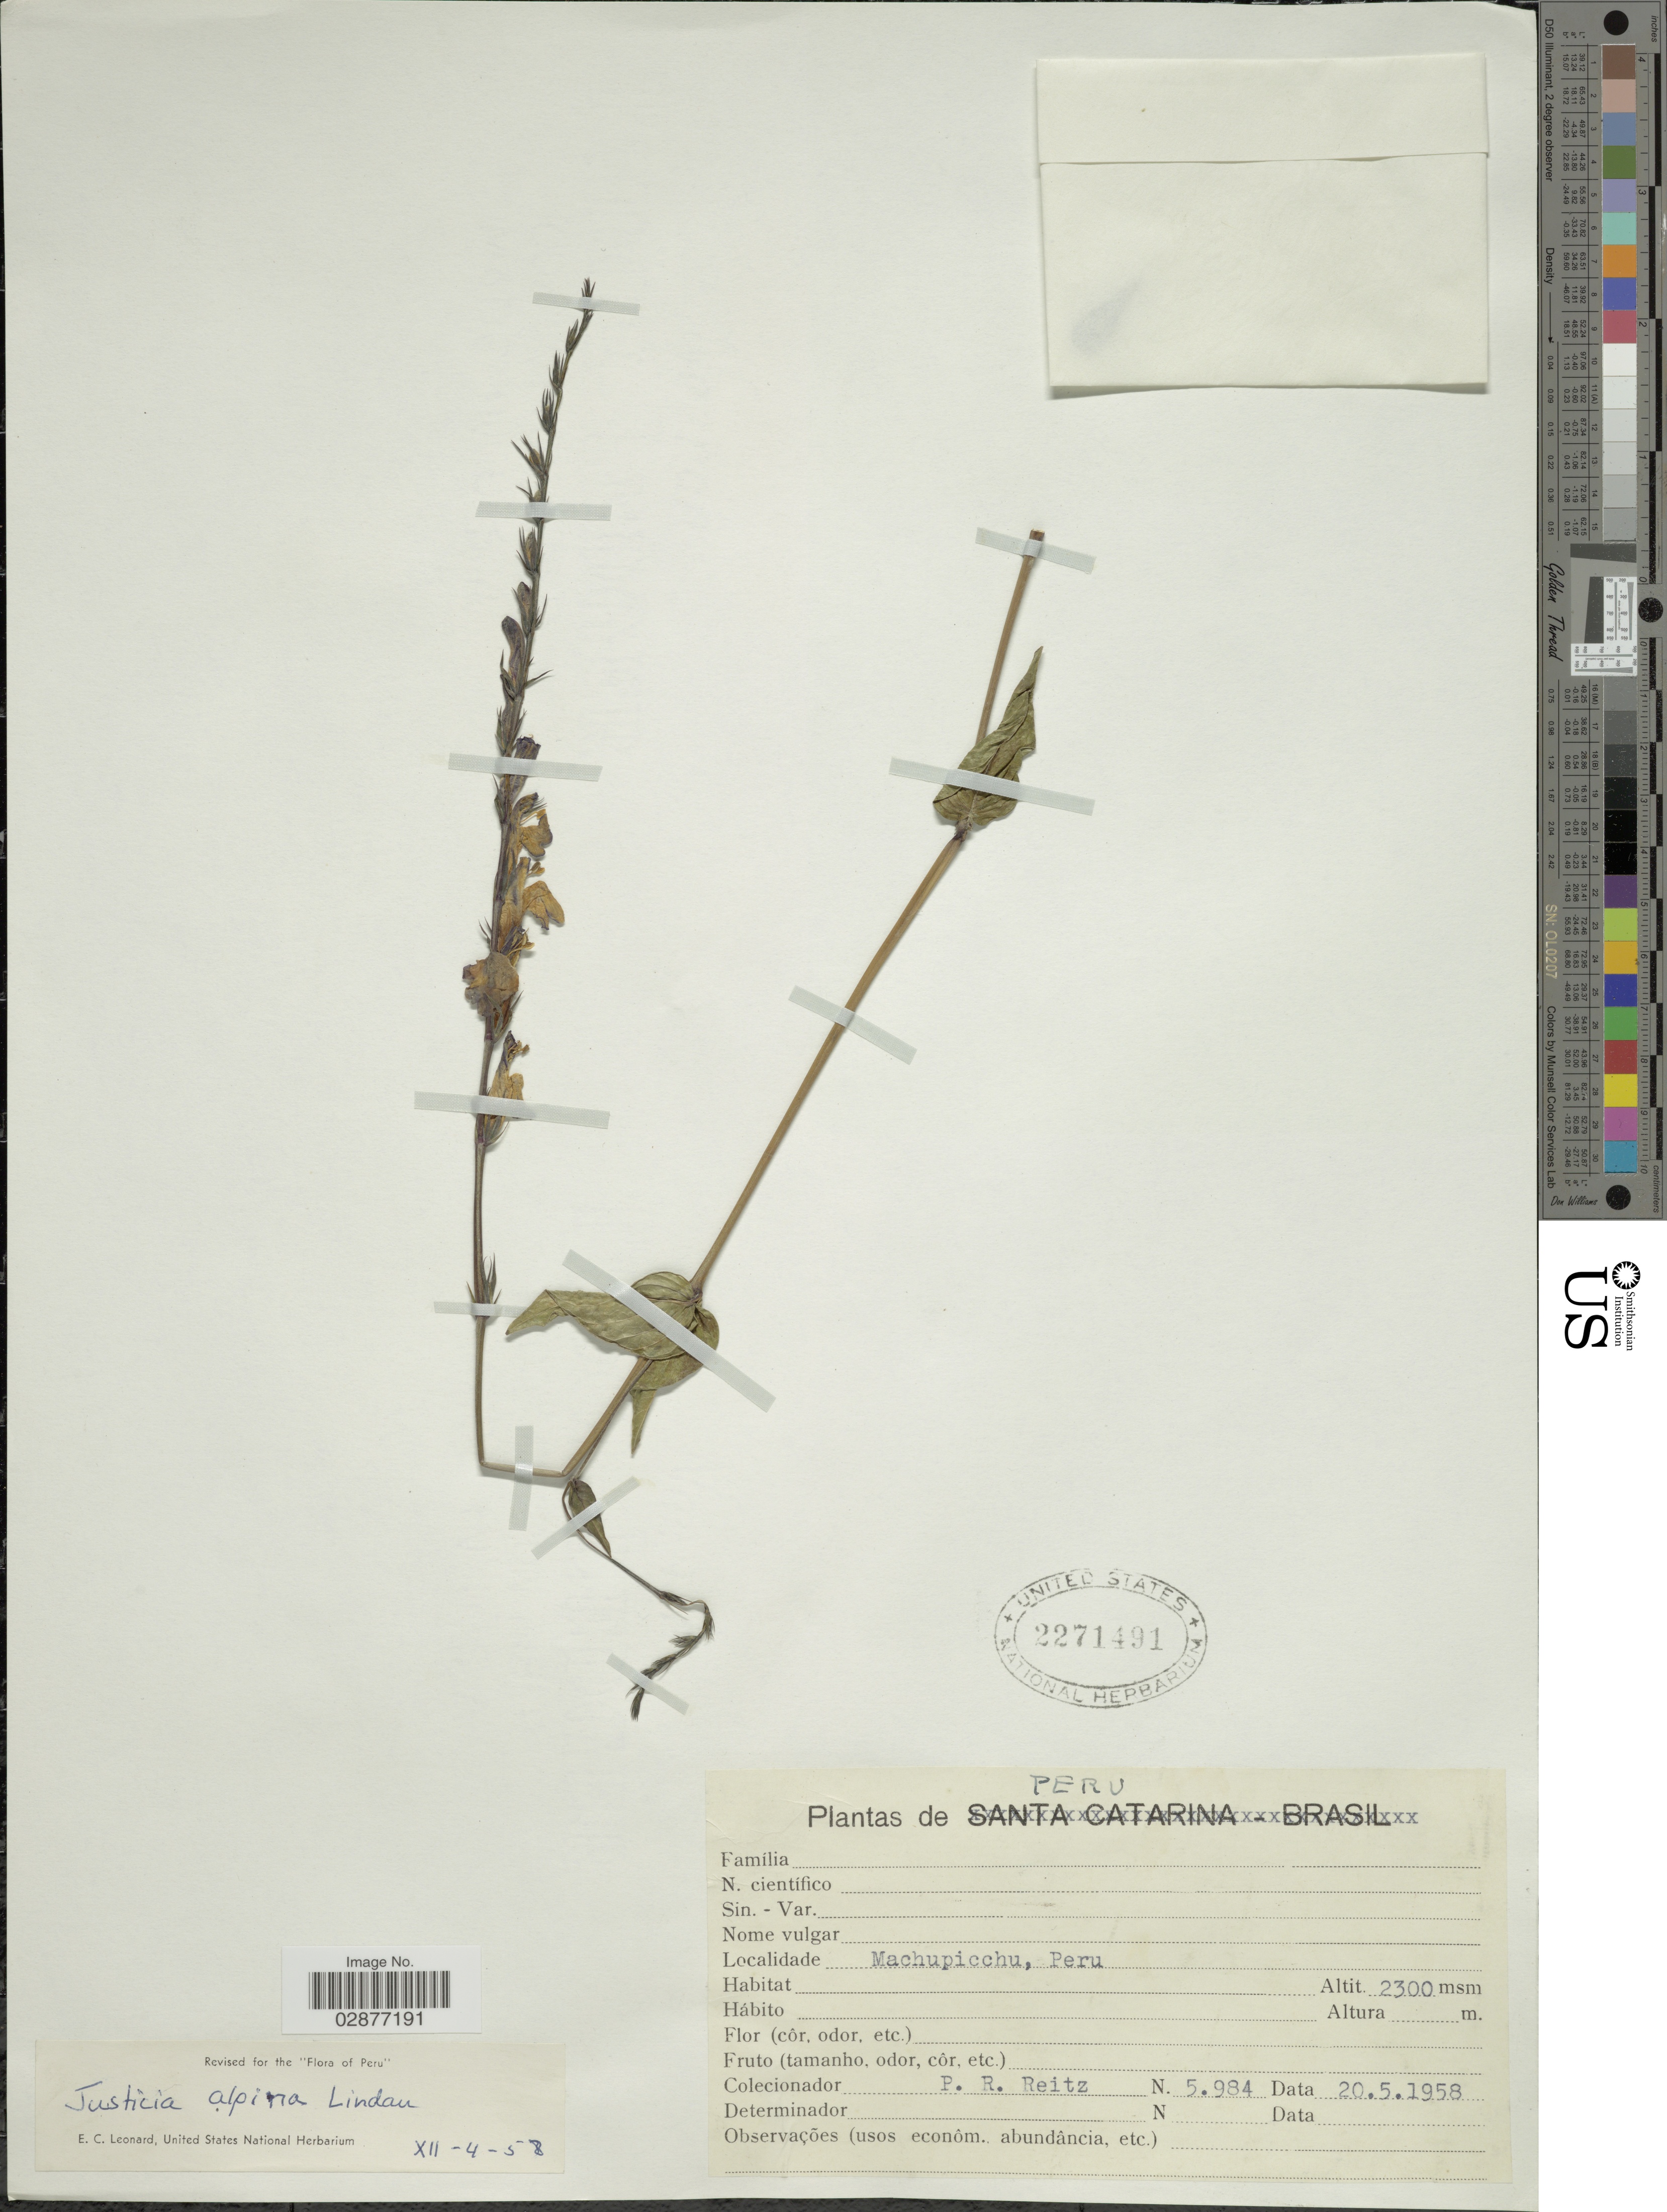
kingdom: Plantae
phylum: Tracheophyta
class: Magnoliopsida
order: Lamiales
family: Acanthaceae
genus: Justicia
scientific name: Justicia alpina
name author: Lindau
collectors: R. Reitz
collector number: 5984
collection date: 1958-05-20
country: Peru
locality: Machupicchu.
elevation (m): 2300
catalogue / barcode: US 2271491